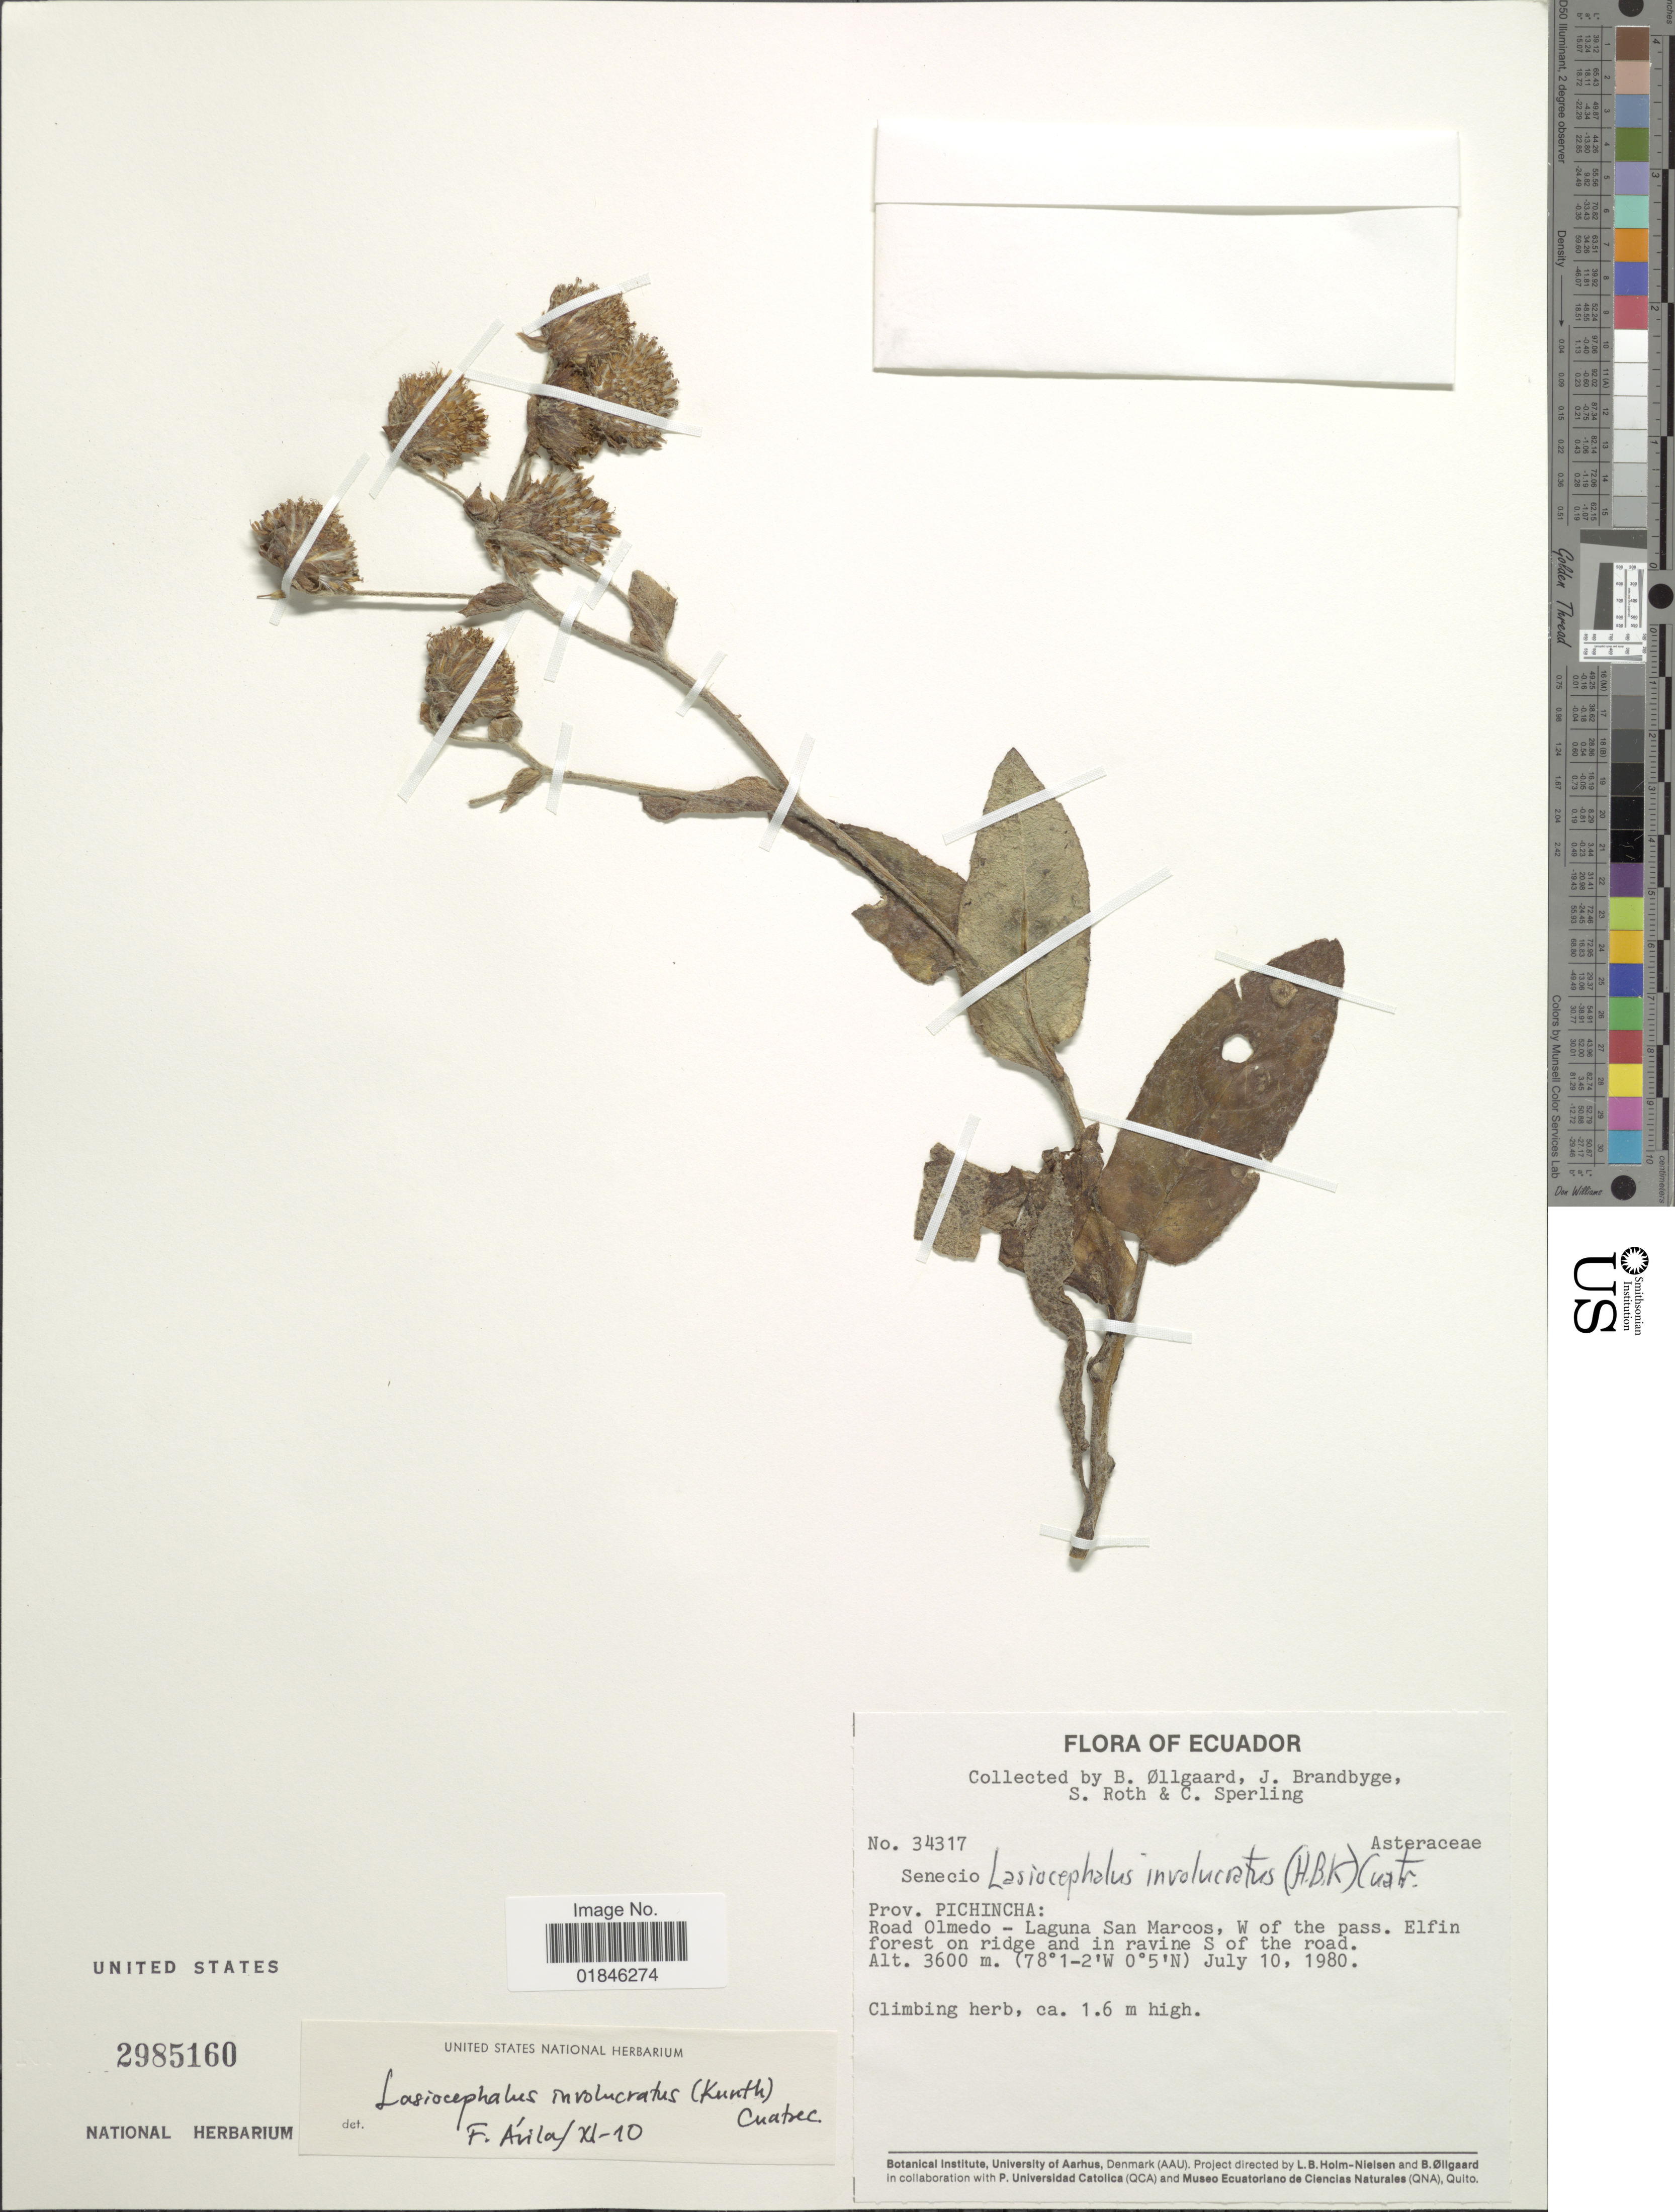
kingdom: Plantae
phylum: Tracheophyta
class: Magnoliopsida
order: Asterales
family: Asteraceae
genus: Senecio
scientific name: Senecio involucratus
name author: (Kunth) DC.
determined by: Salomon, Luciana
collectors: B. Øllgaard, J. Brandbyge, S. Roth & C. Sperling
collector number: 34317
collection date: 1980-07-10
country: Ecuador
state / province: Pichincha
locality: Prov. Pichincha: Road Olmedo - Laguna San Marcos, W of the pass. Elfin forest on ridge and in ravine S of the road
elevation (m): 3600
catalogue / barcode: US 2985160